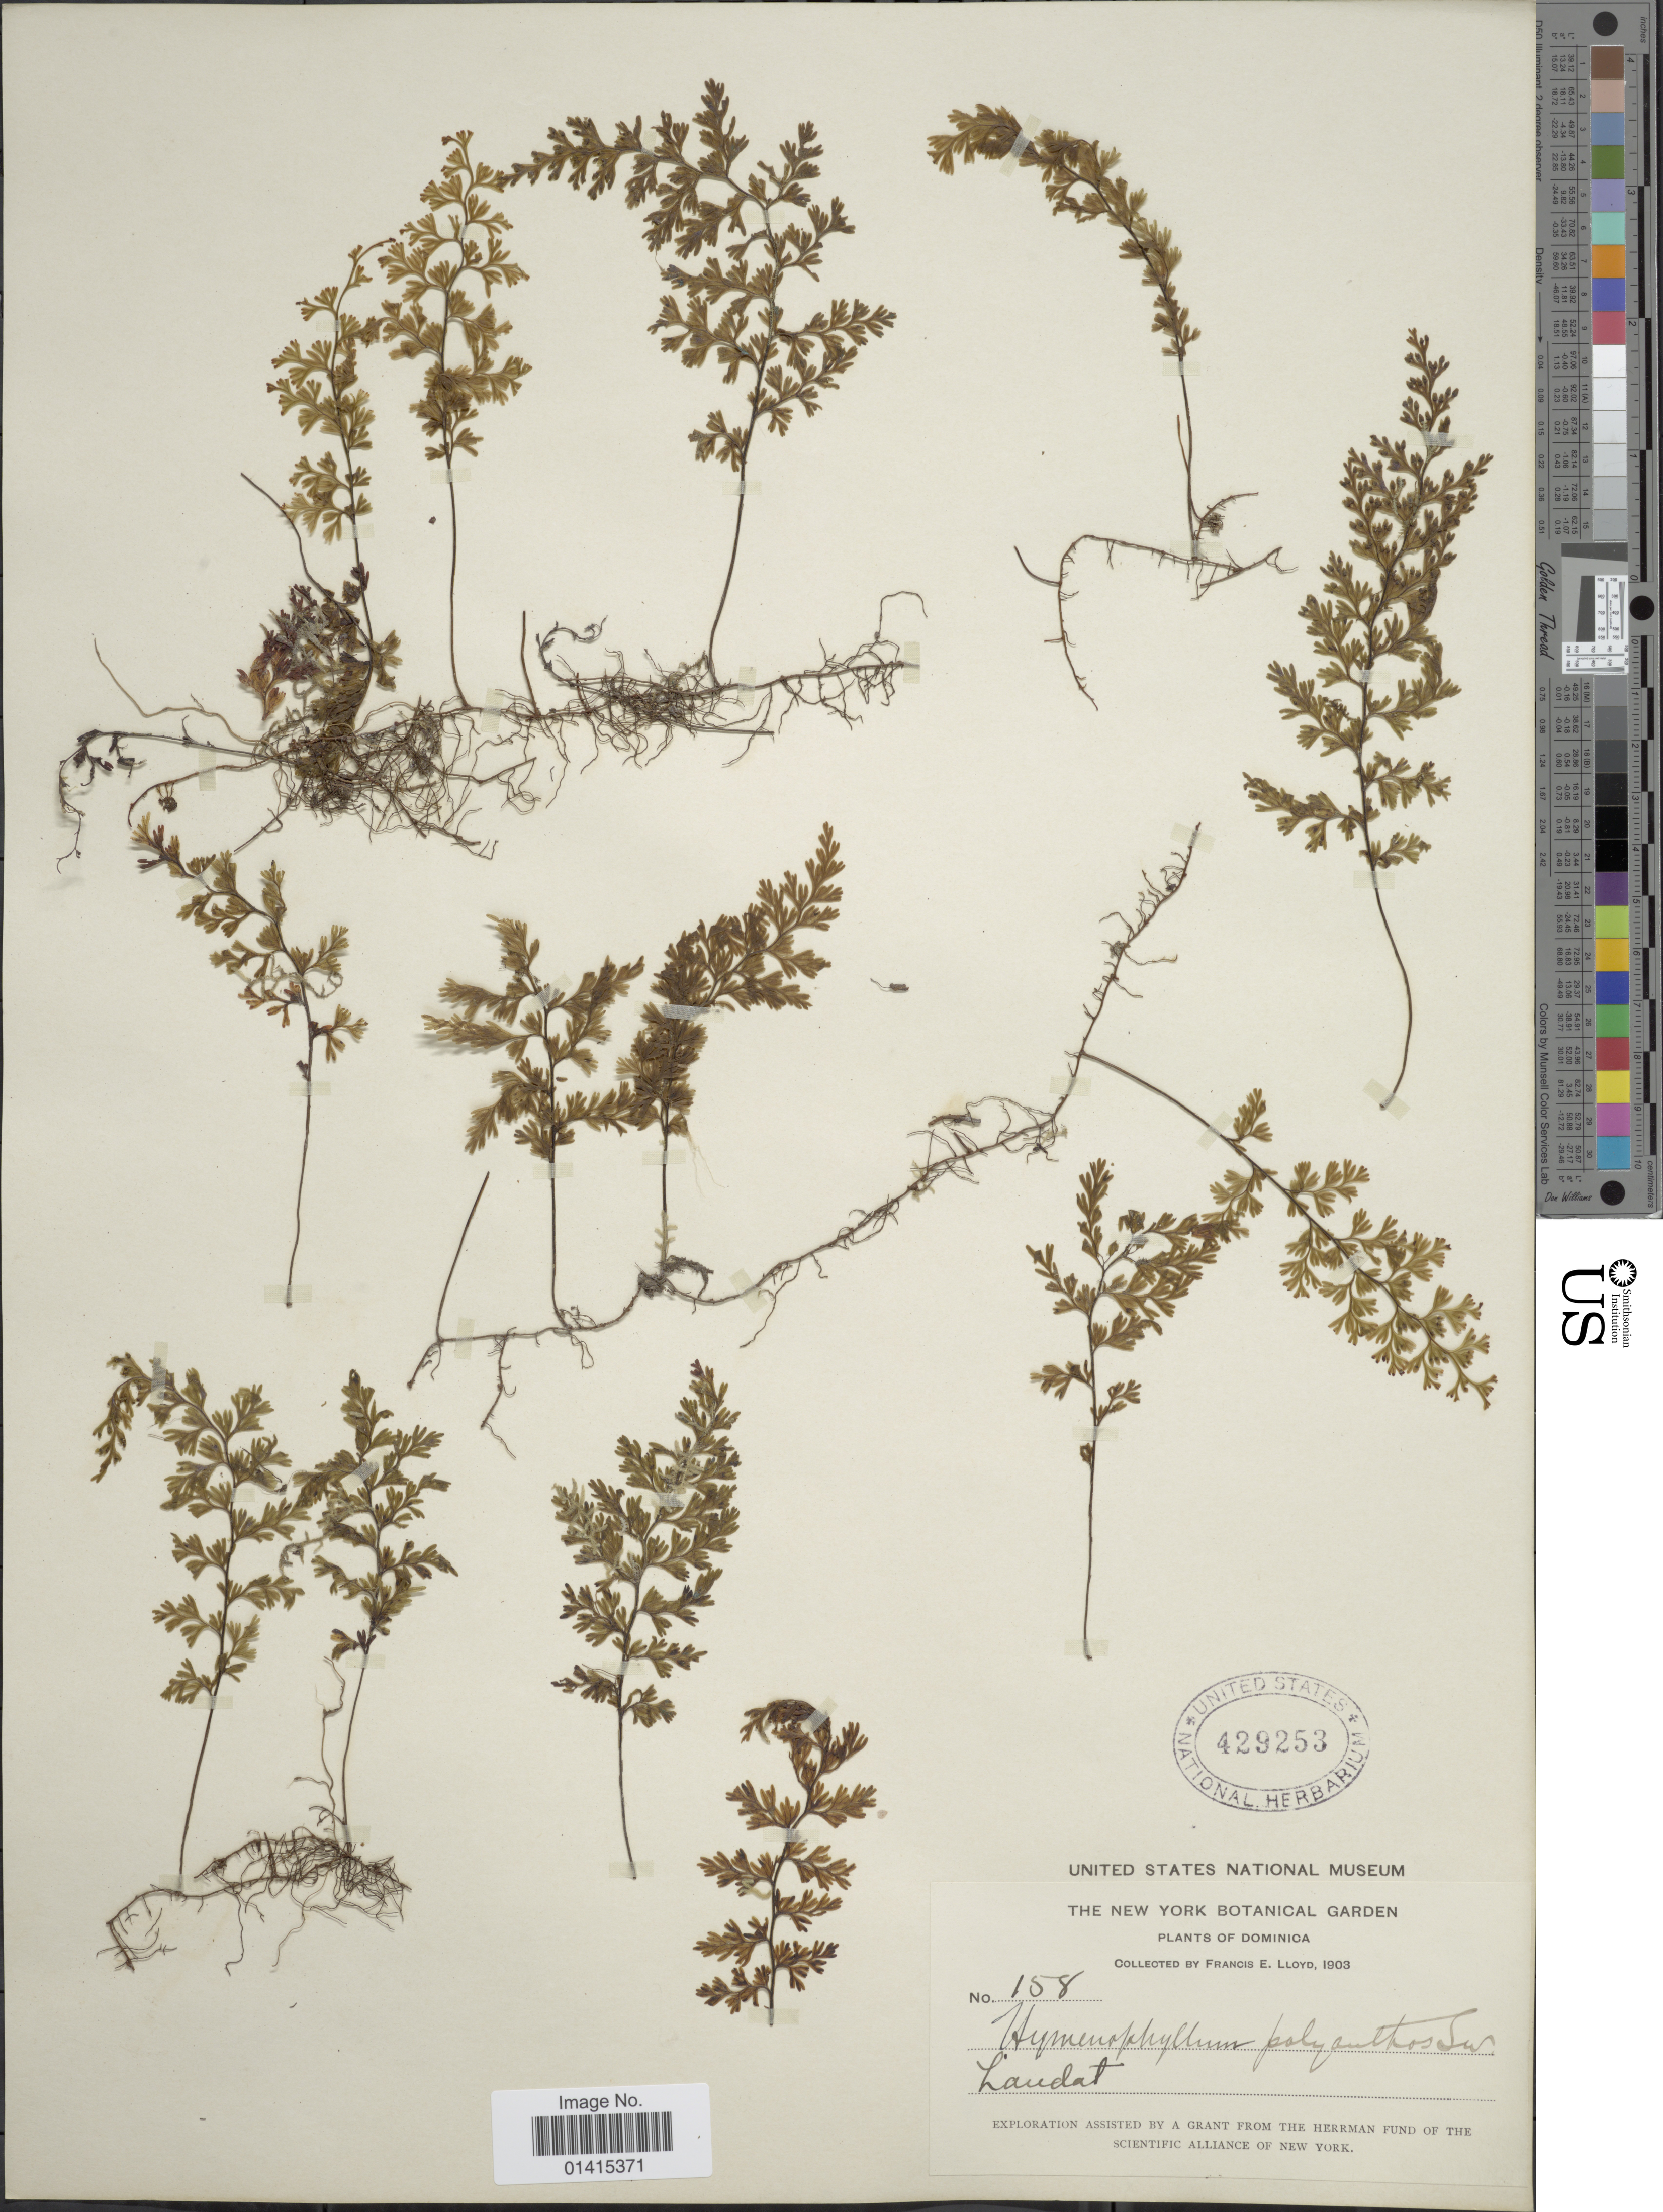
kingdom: Plantae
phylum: Tracheophyta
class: Polypodiopsida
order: Hymenophyllales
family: Hymenophyllaceae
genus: Hymenophyllum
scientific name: Hymenophyllum polyanthos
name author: (Sw.) Sw.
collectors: Lloyd, C. E.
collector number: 158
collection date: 1903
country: Dominica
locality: Laudat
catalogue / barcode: US 429253